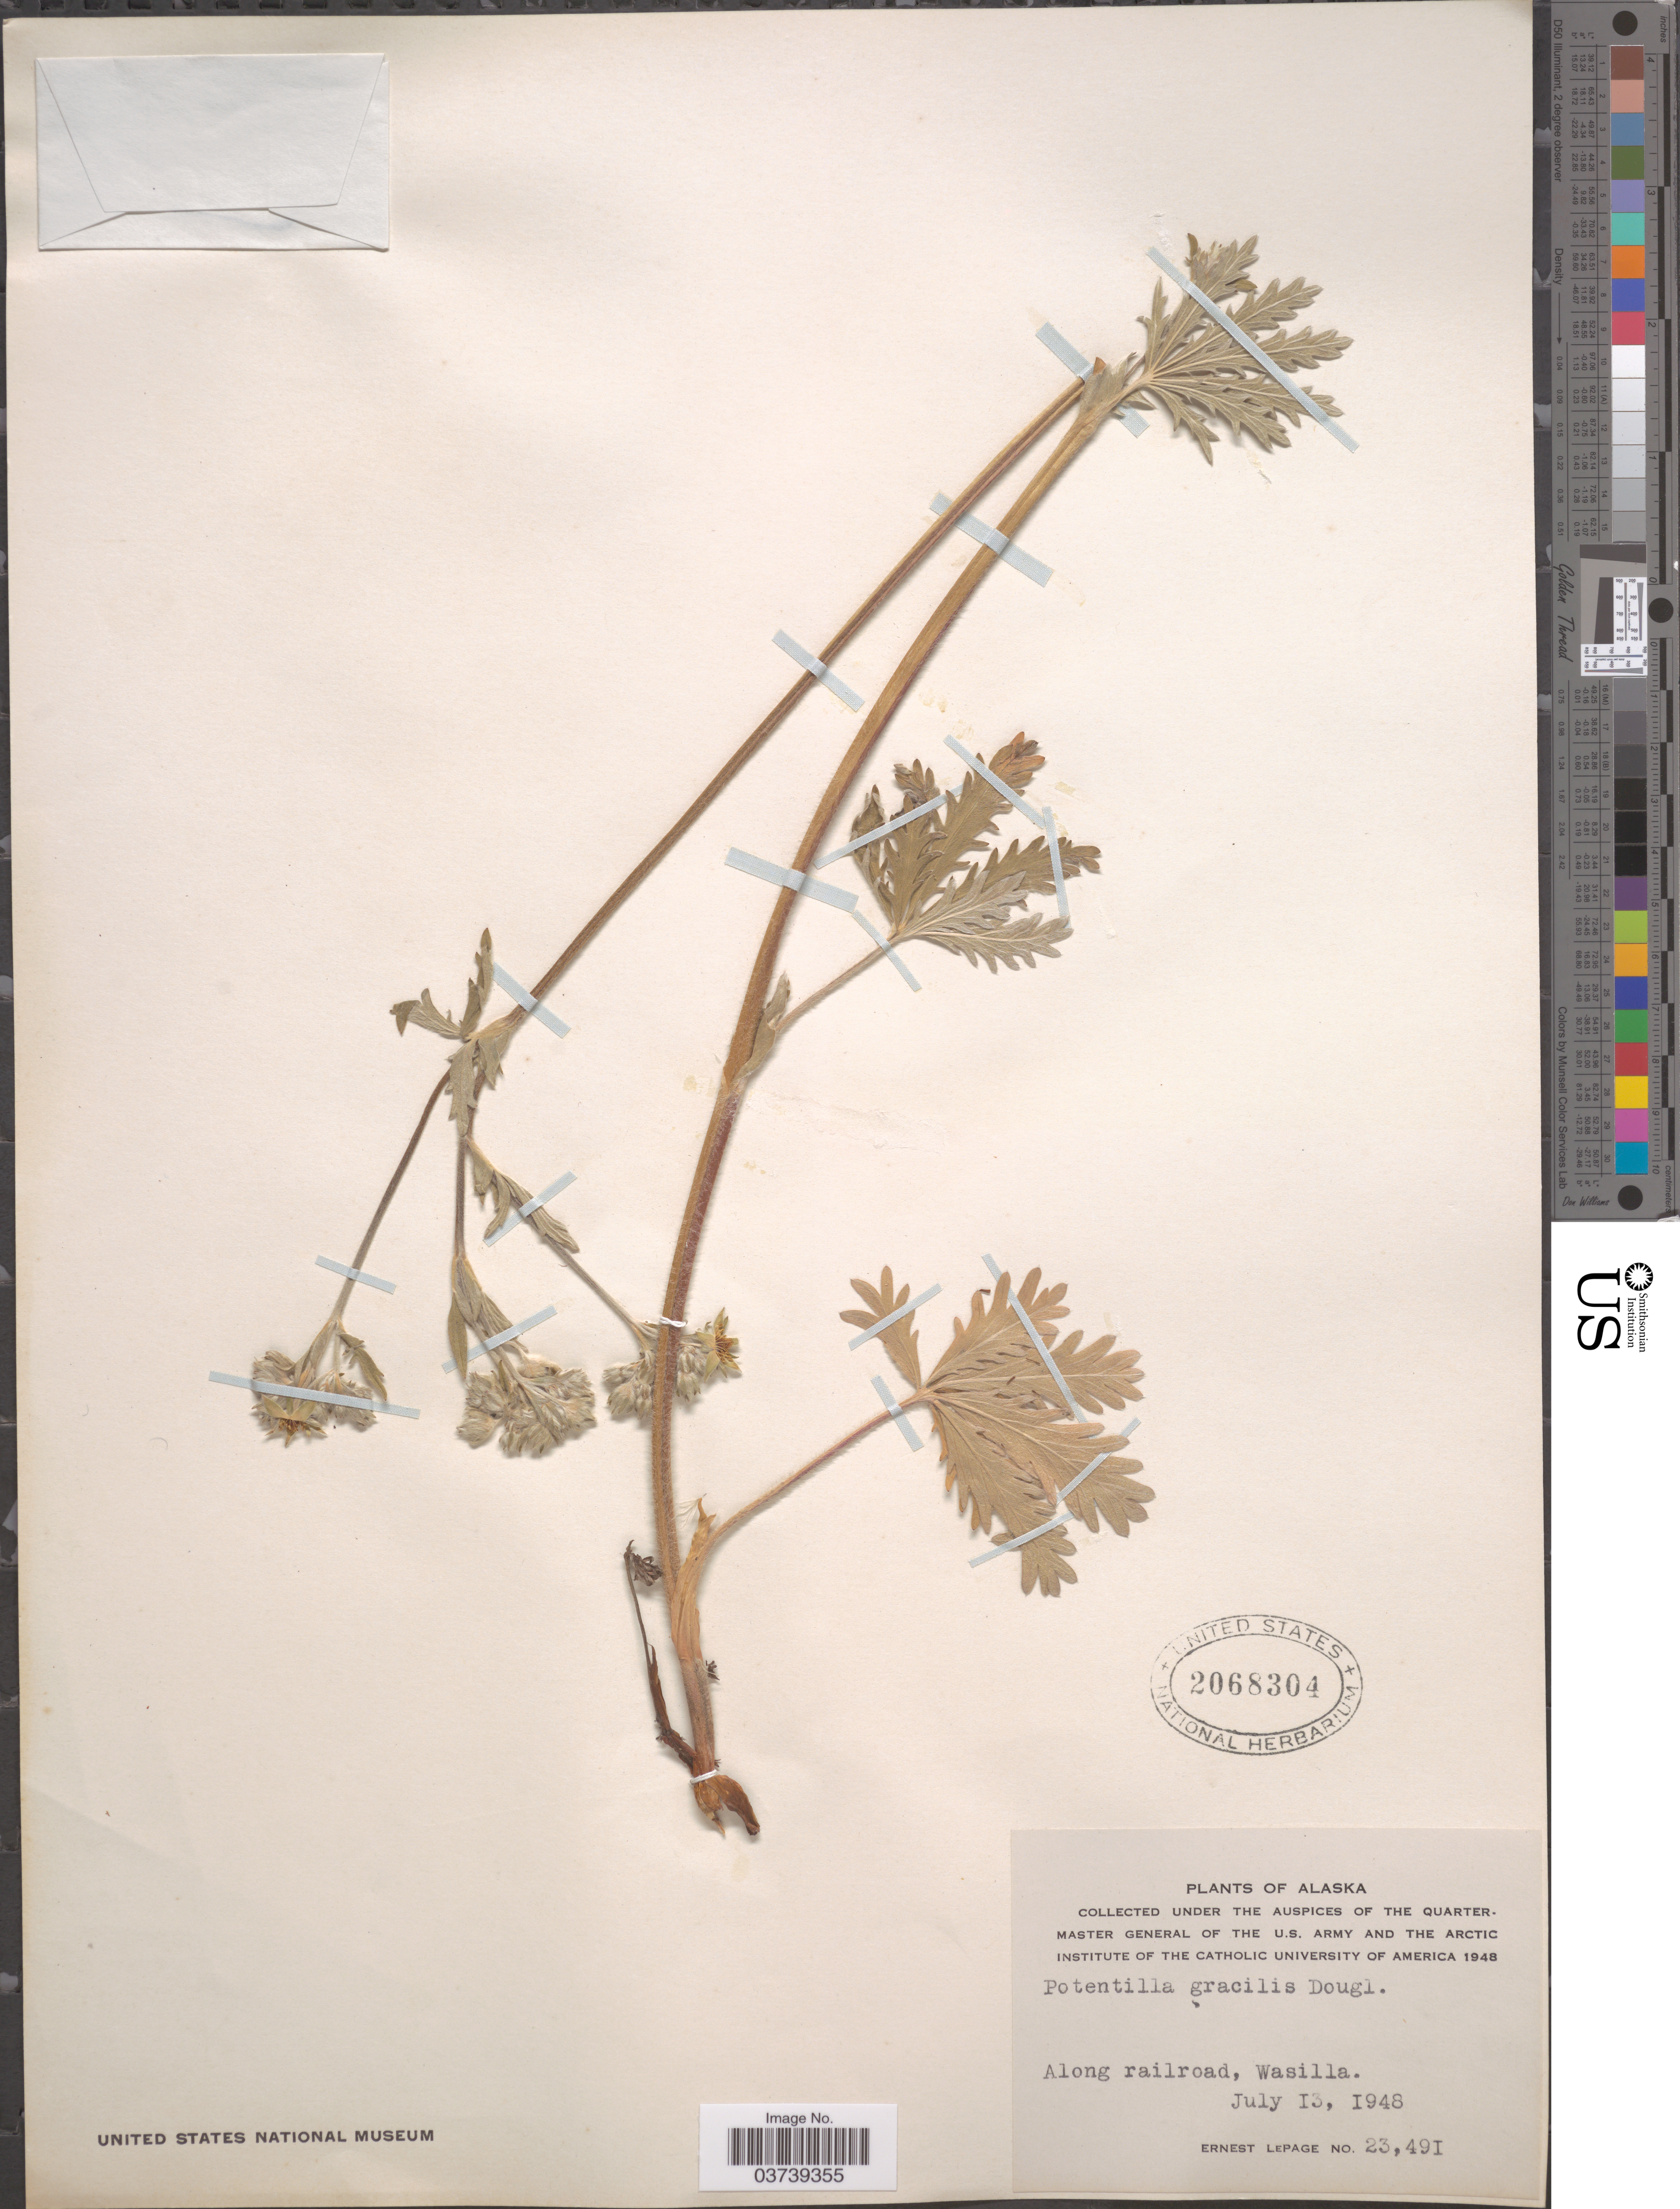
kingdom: Plantae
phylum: Tracheophyta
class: Magnoliopsida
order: Rosales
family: Rosaceae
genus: Potentilla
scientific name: Potentilla gracilis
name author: Douglas ex Hook.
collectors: E. Lepage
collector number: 23491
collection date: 1948-07-13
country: United States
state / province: Alaska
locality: Along railroad, Wasilla.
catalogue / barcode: US 2068304